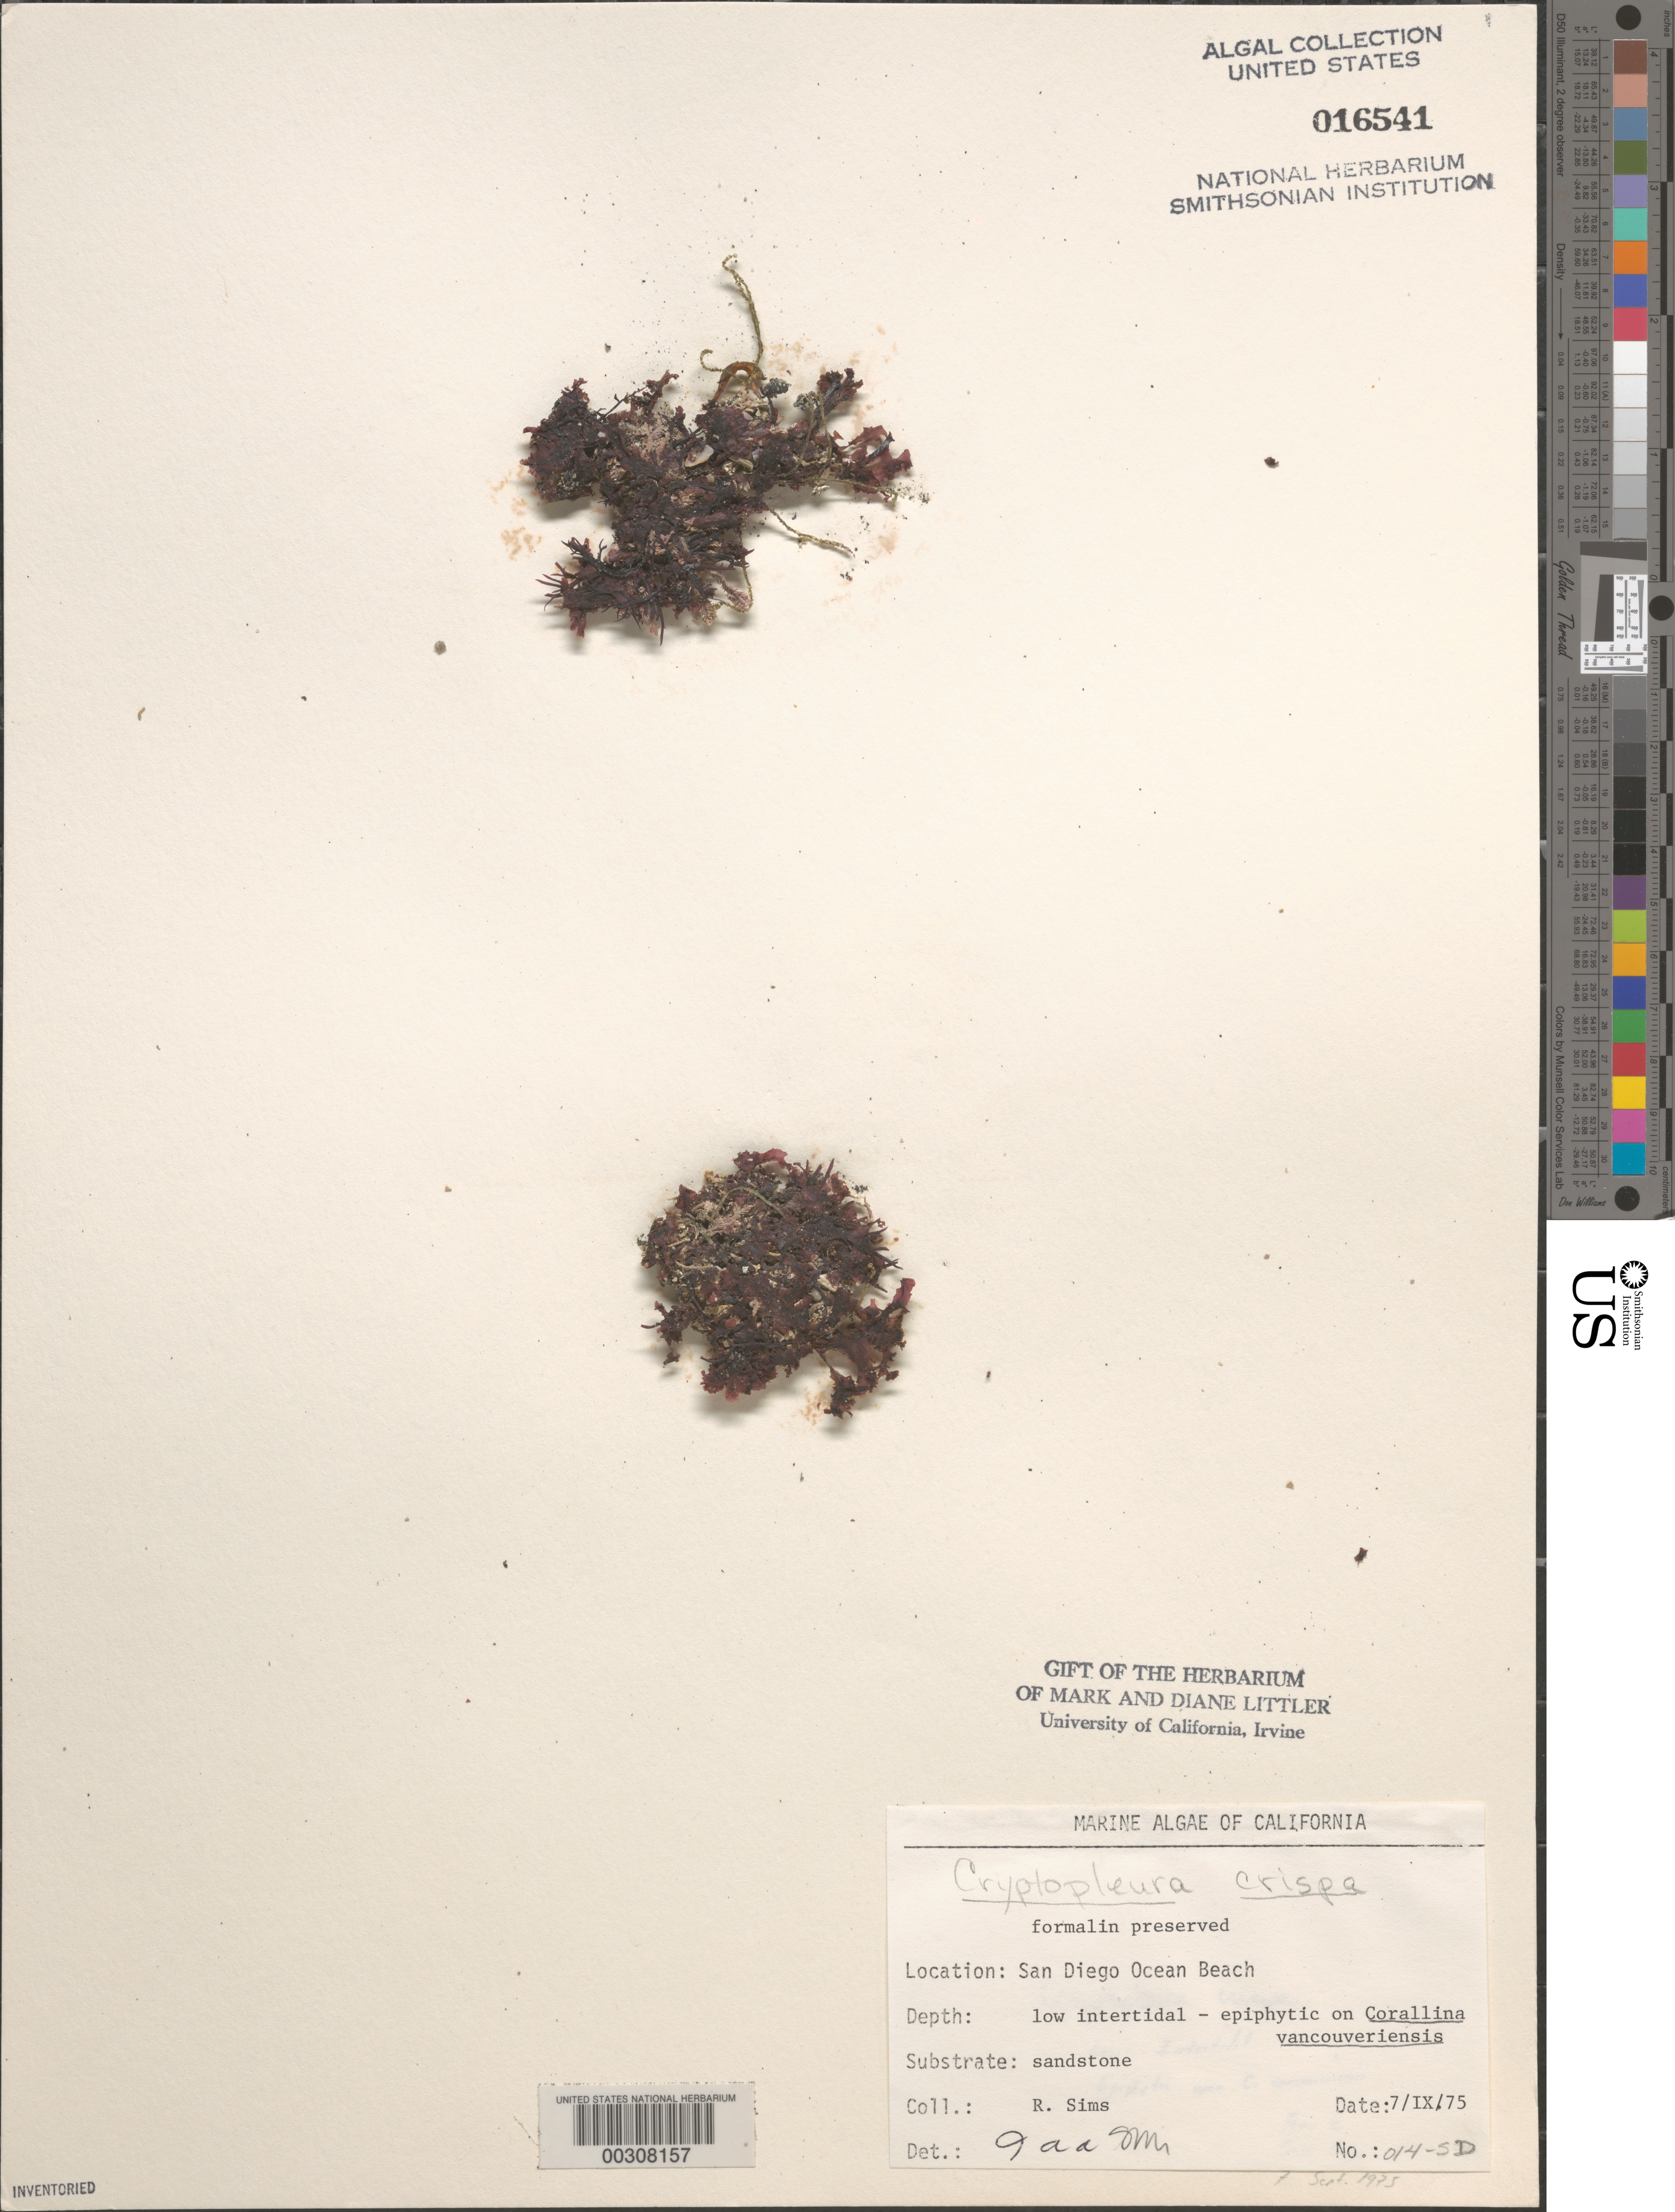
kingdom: Plantae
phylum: Rhodophyta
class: Florideophyceae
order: Ceramiales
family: Delesseriaceae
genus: Cryptopleura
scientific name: Cryptopleura crispa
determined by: Abbott, I. A.; Murray, S. N.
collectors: R. H. Sims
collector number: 014-SD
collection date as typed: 07 Sep 1975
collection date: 1975-09-07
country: United States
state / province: California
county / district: San Diego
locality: Ocean Beach, end of Del Monte Street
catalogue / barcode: US 16541